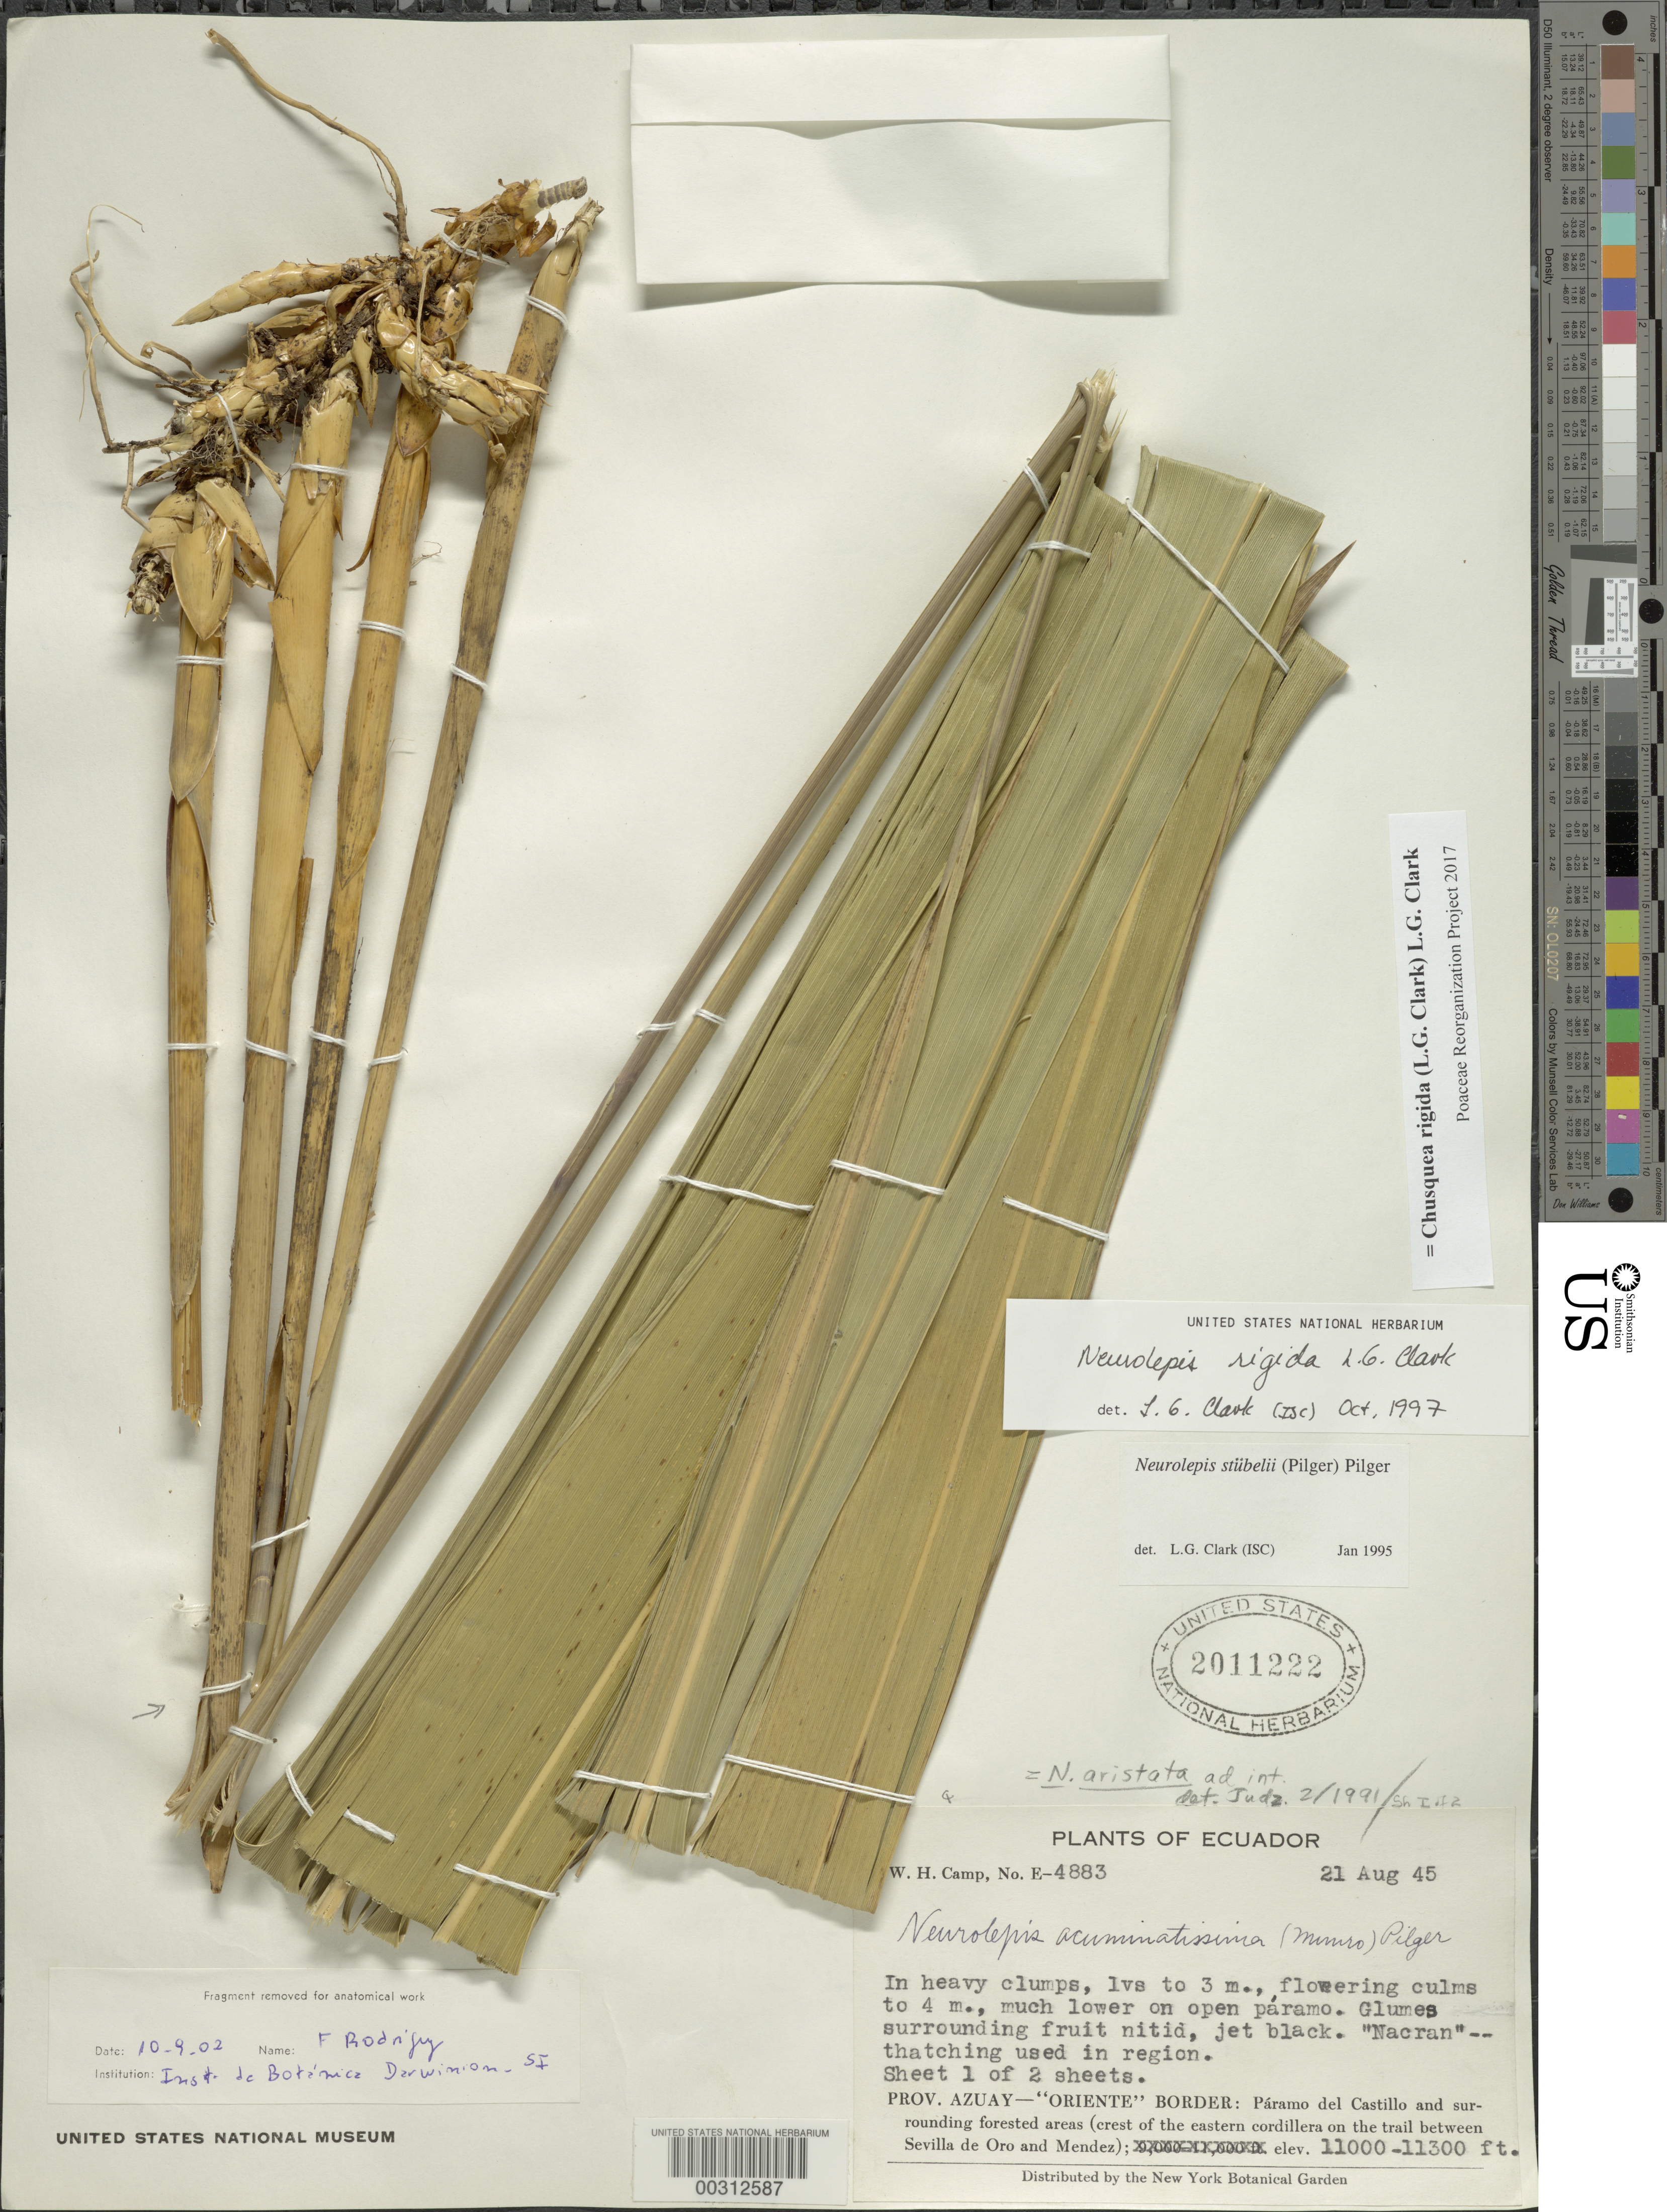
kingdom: Plantae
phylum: Tracheophyta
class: Liliopsida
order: Poales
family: Poaceae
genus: Chusquea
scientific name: Chusquea rigida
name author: (L.G. Clark) L.G. Clark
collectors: W. H. Camp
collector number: E-4883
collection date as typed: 21 Aug 1945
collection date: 1945-08-21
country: Ecuador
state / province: Azuay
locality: Paramo del castillo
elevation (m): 3355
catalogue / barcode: US 2011222